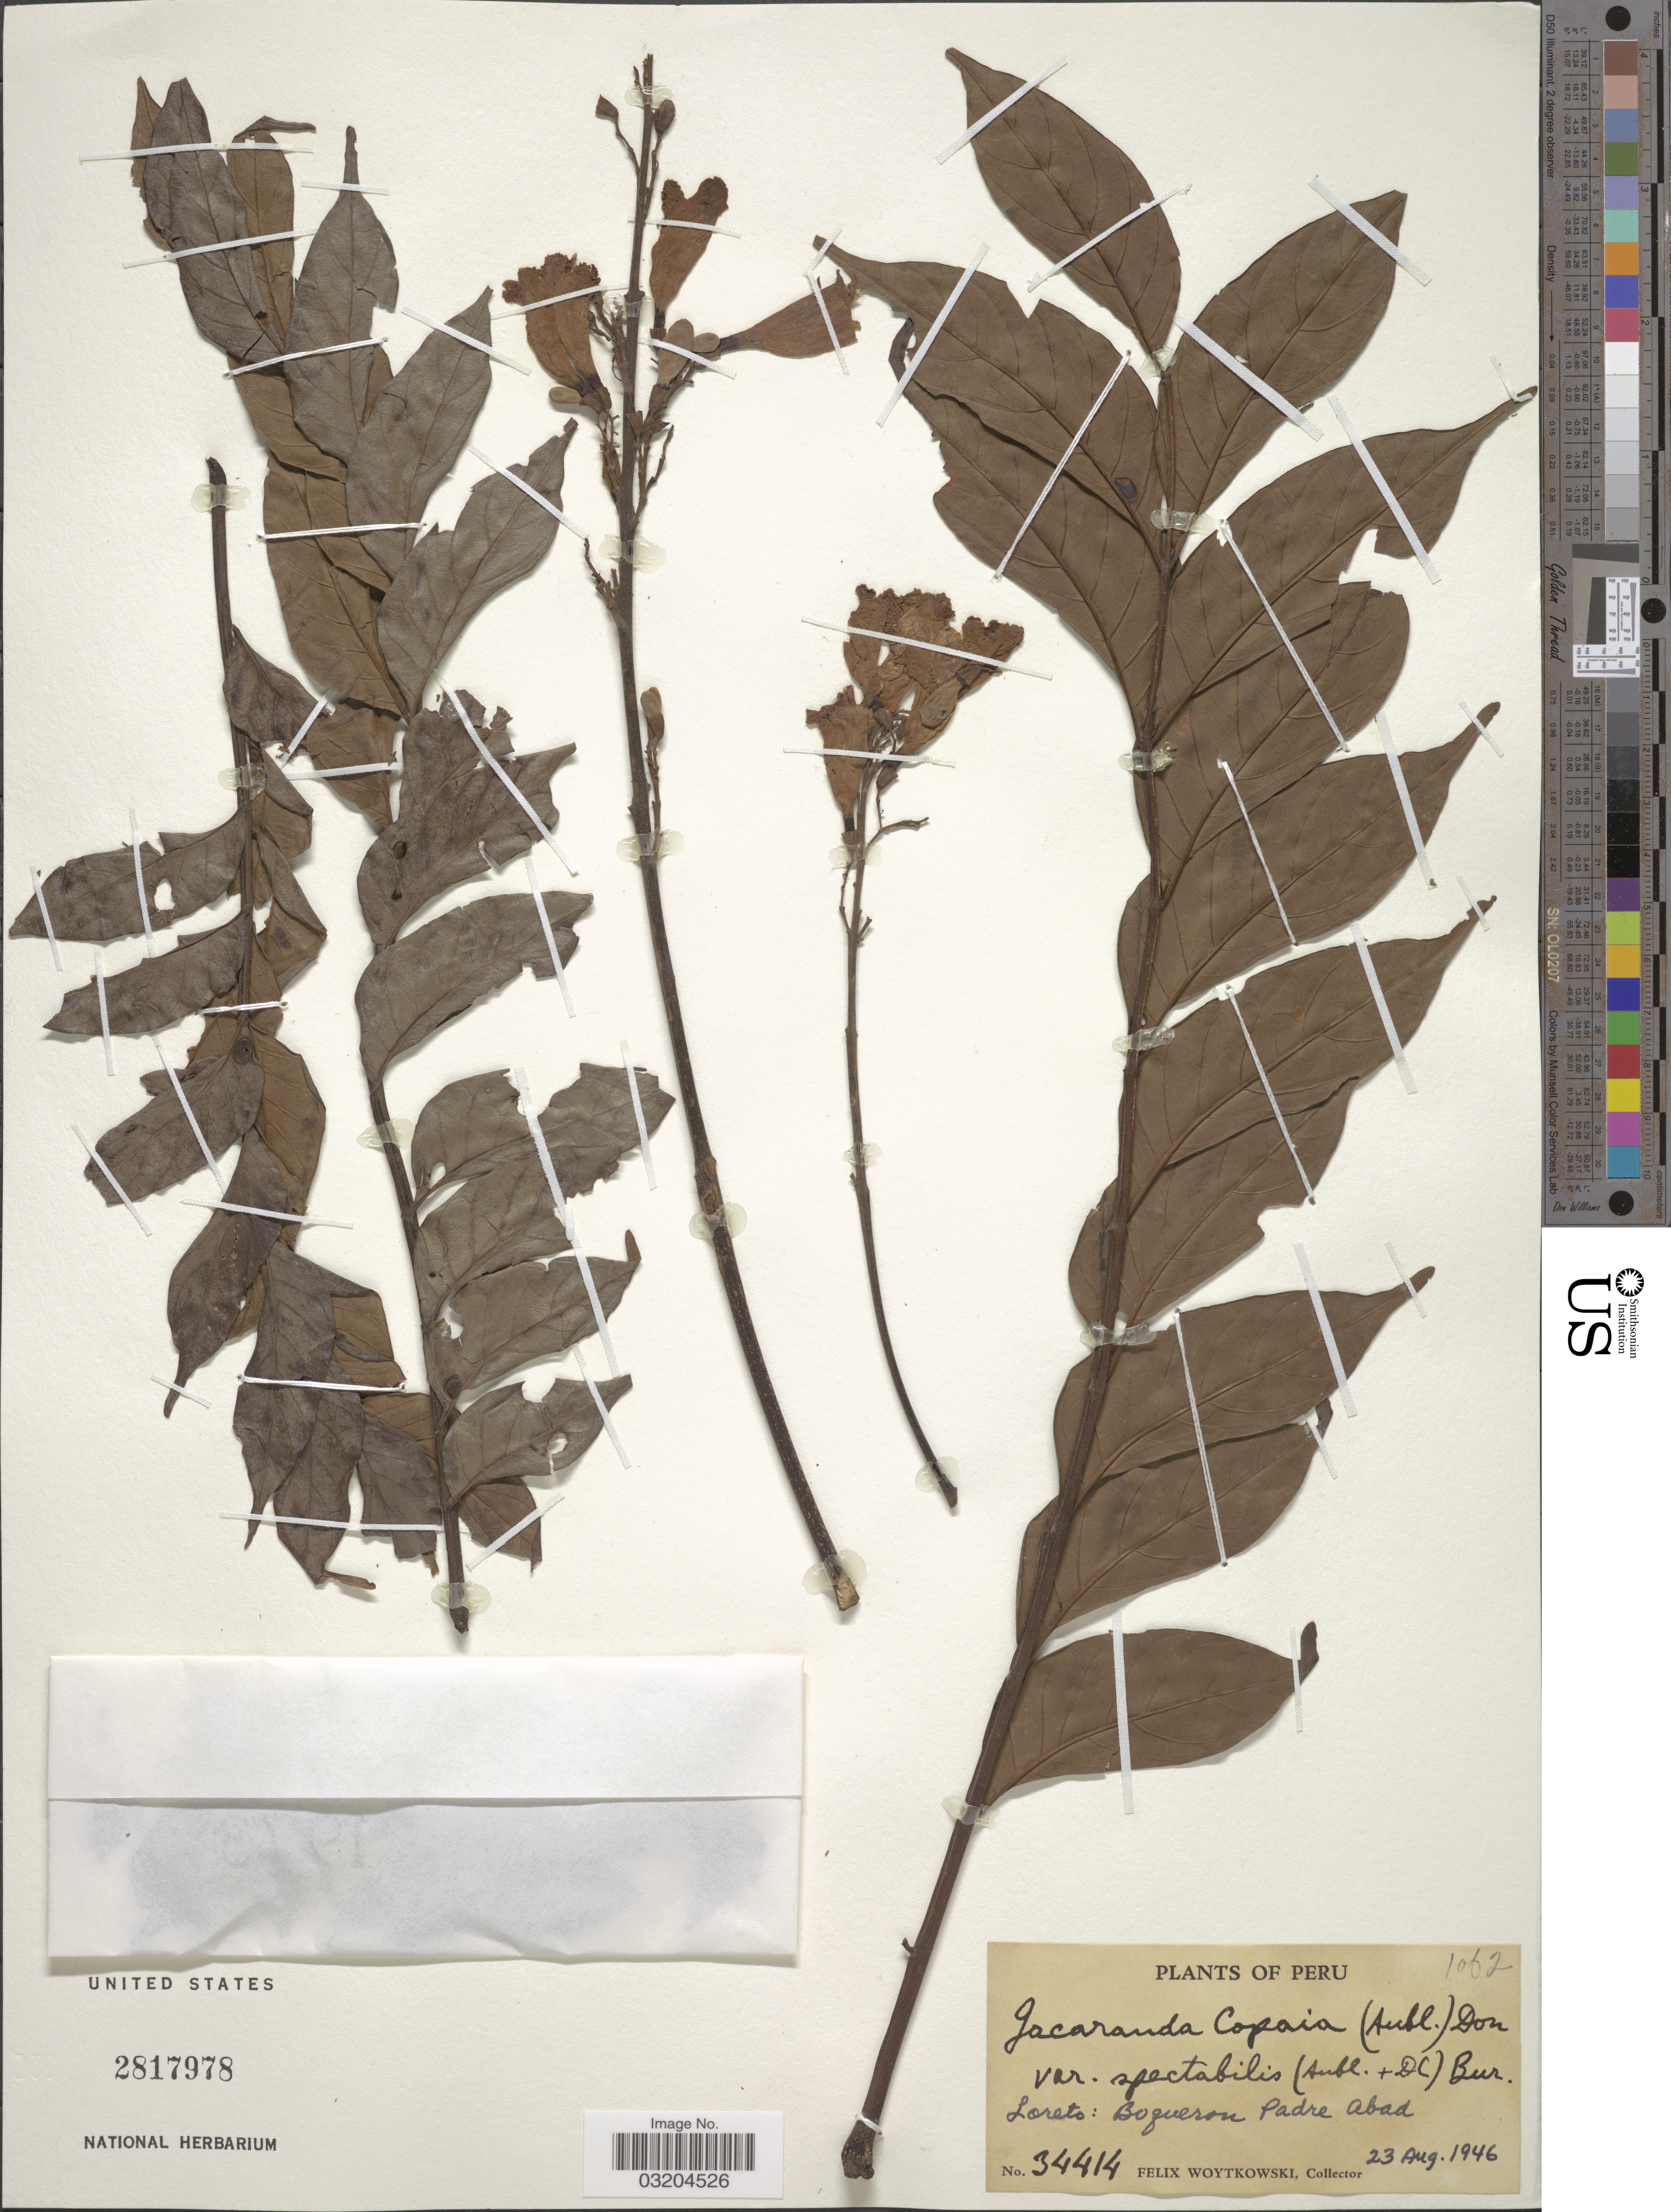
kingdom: Plantae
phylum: Tracheophyta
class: Magnoliopsida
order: Lamiales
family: Bignoniaceae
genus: Jacaranda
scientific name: Jacaranda copaia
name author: (Aubl.) D. Don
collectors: F. Woytkowski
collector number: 34414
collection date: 1946-08-23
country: Peru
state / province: Loreto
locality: Boqueron Padre Abad.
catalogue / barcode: US 2817978